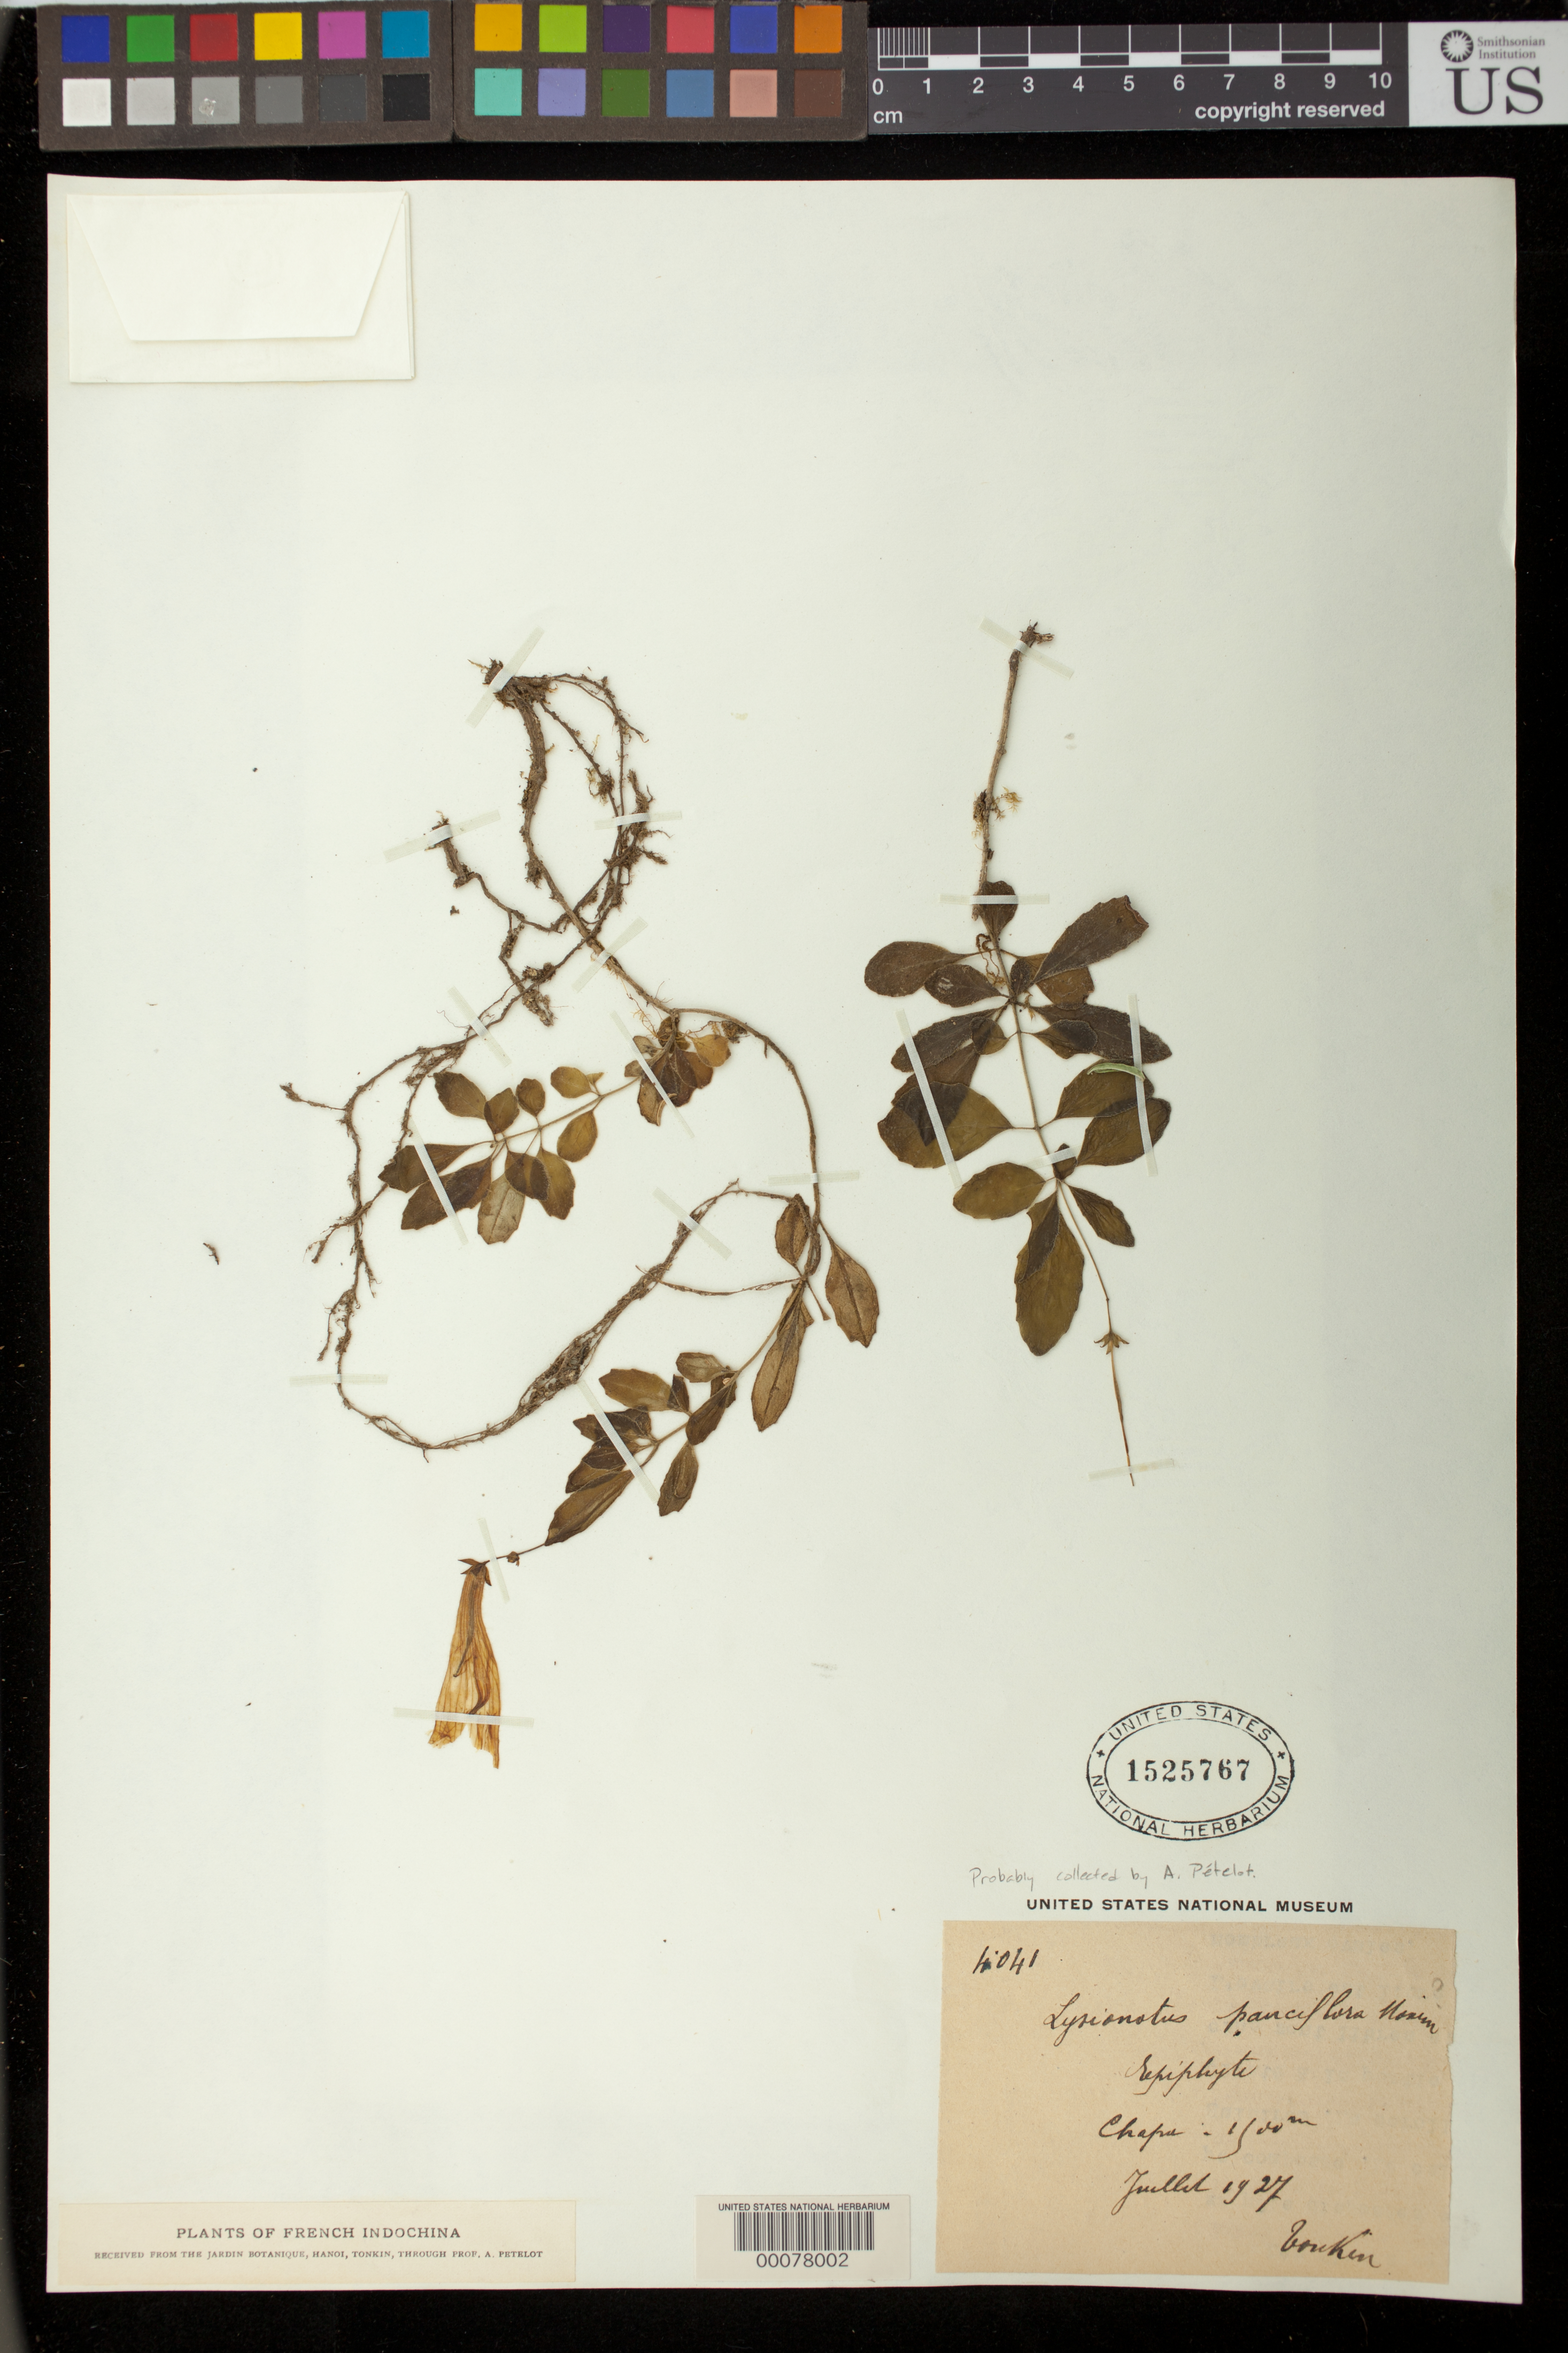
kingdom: Plantae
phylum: Tracheophyta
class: Magnoliopsida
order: Lamiales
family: Gesneriaceae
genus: Lysionotus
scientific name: Lysionotus pauciflorus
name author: Maxim.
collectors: A. Petelot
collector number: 4041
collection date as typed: Jul 1927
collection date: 1927-07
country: Laos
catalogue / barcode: US 1525767